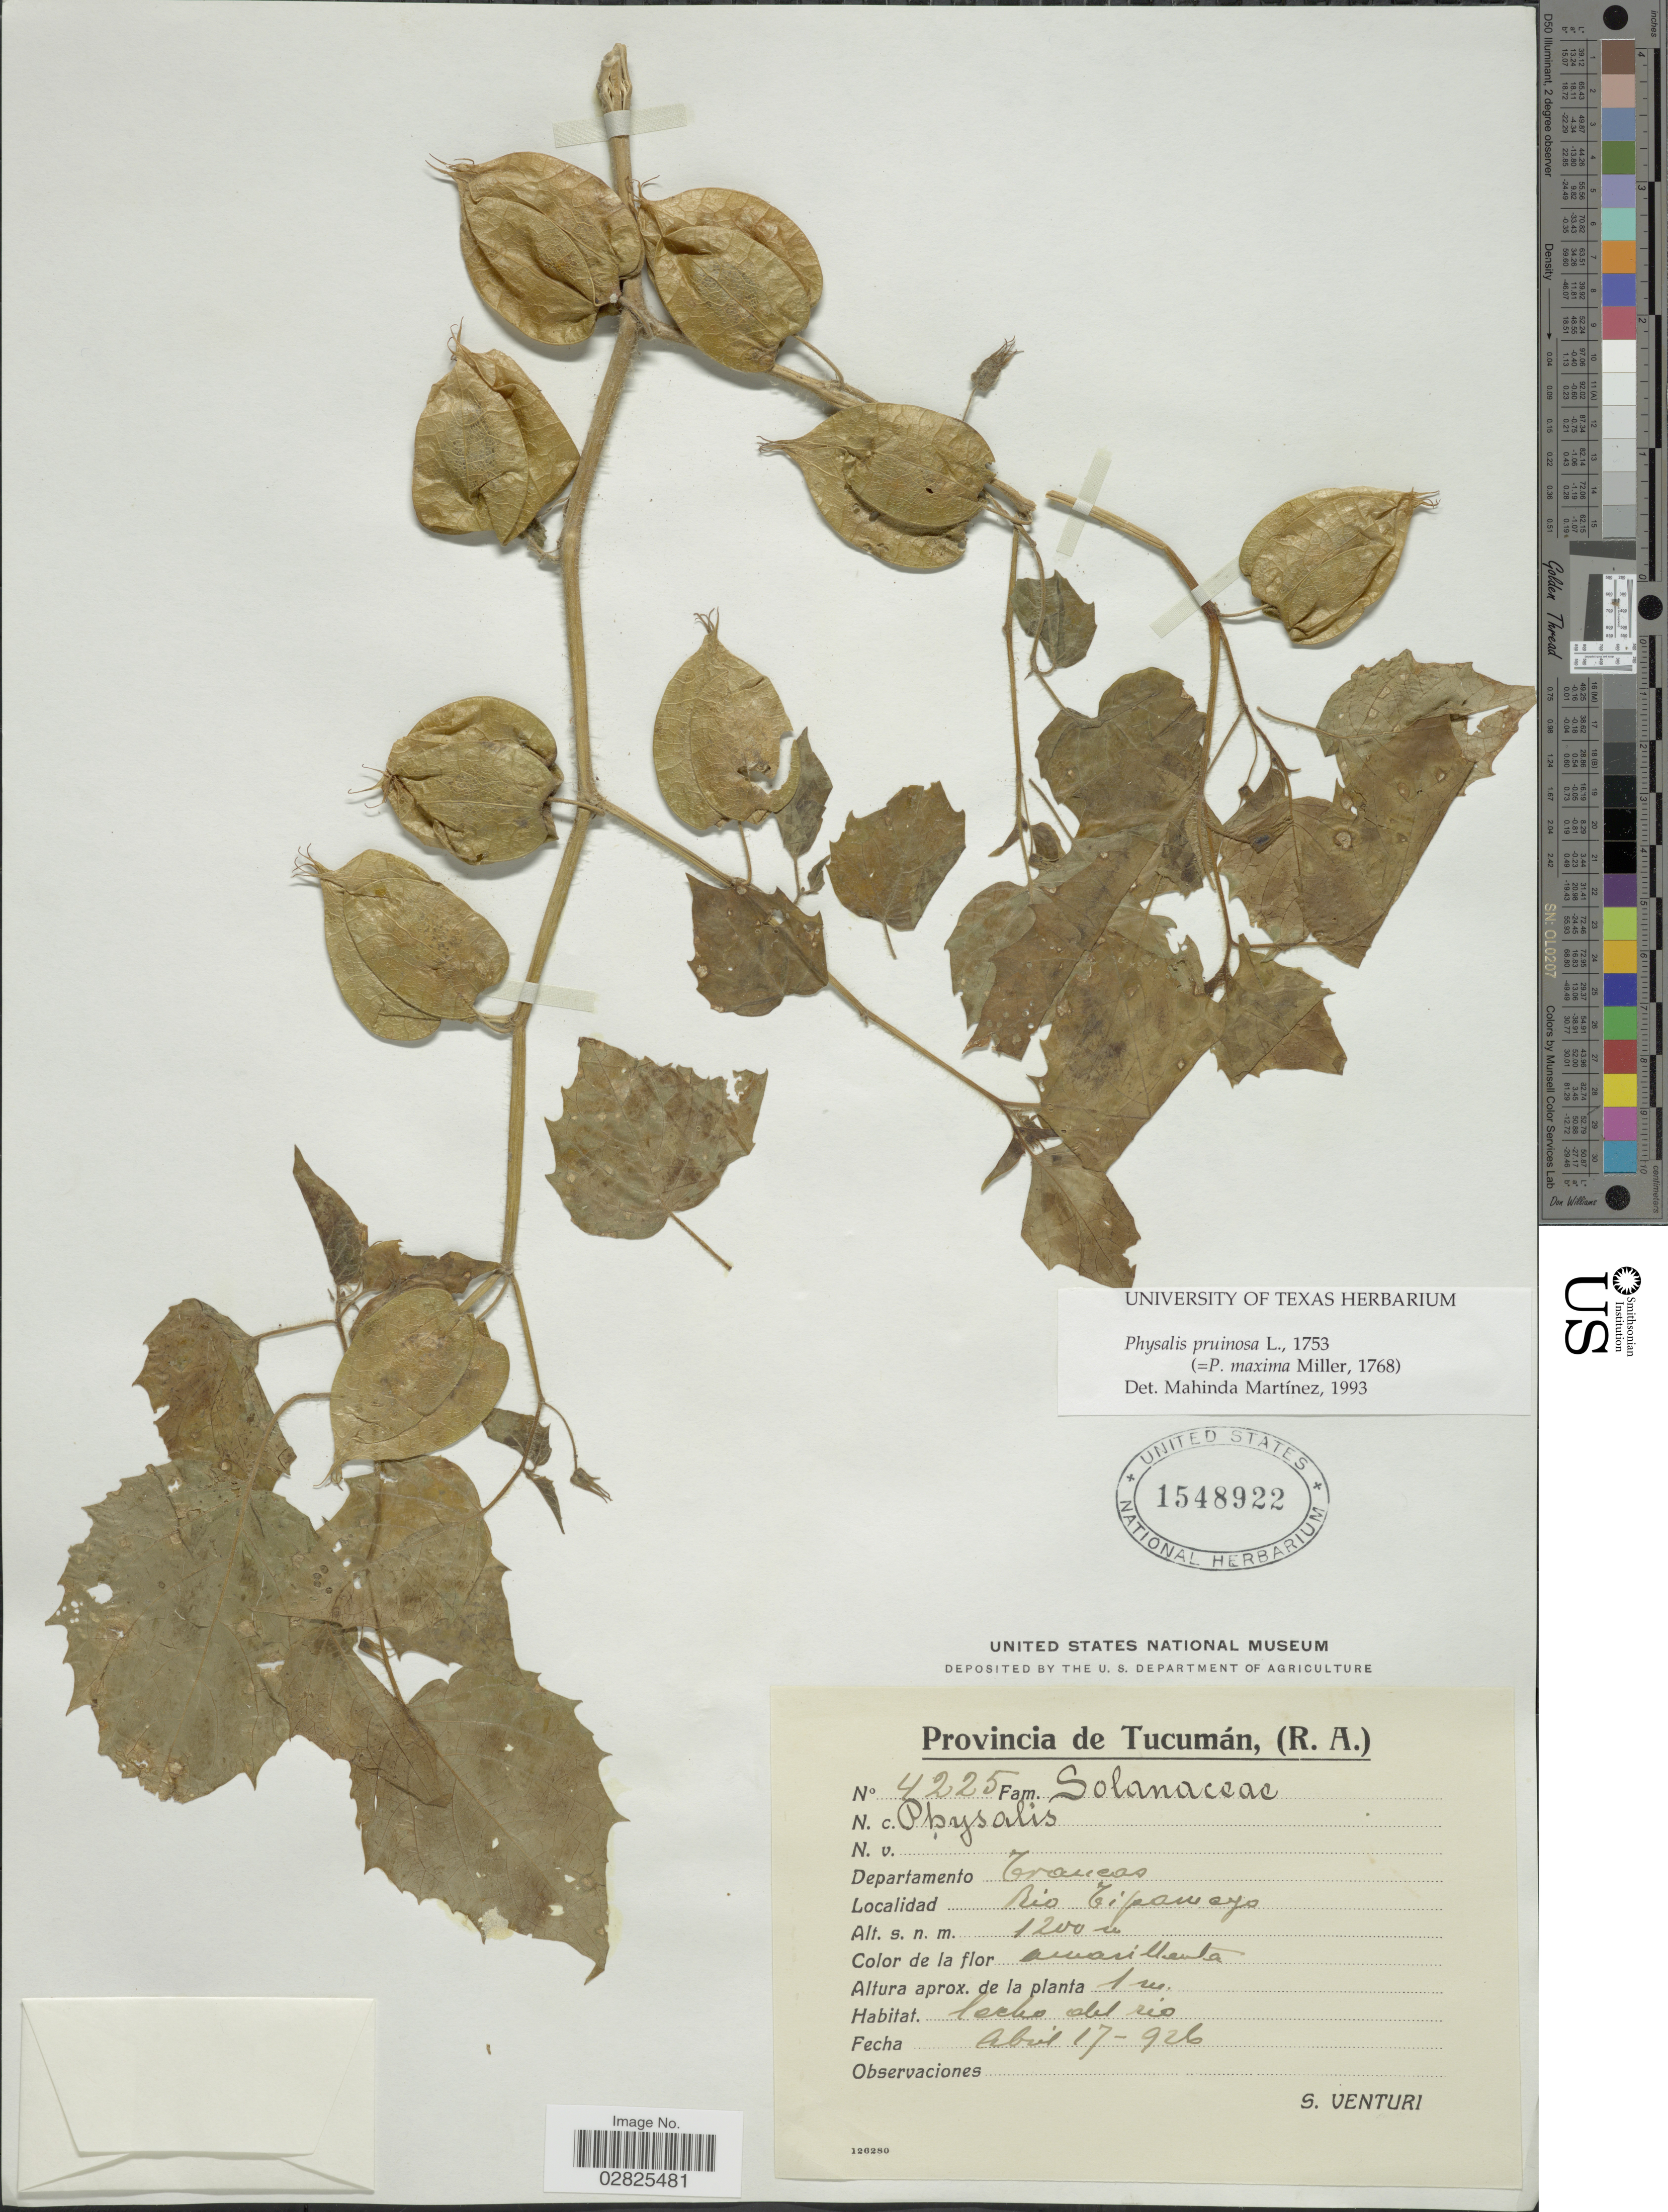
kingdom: Plantae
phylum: Tracheophyta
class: Magnoliopsida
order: Solanales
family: Solanaceae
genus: Physalis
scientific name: Physalis pruinosa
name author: L.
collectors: S. Venturi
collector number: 4225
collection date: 1926-04-17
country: Argentina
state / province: Tucuman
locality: Departamento Trancas. Rio Tipamayo.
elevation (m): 1200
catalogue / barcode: US 1548922